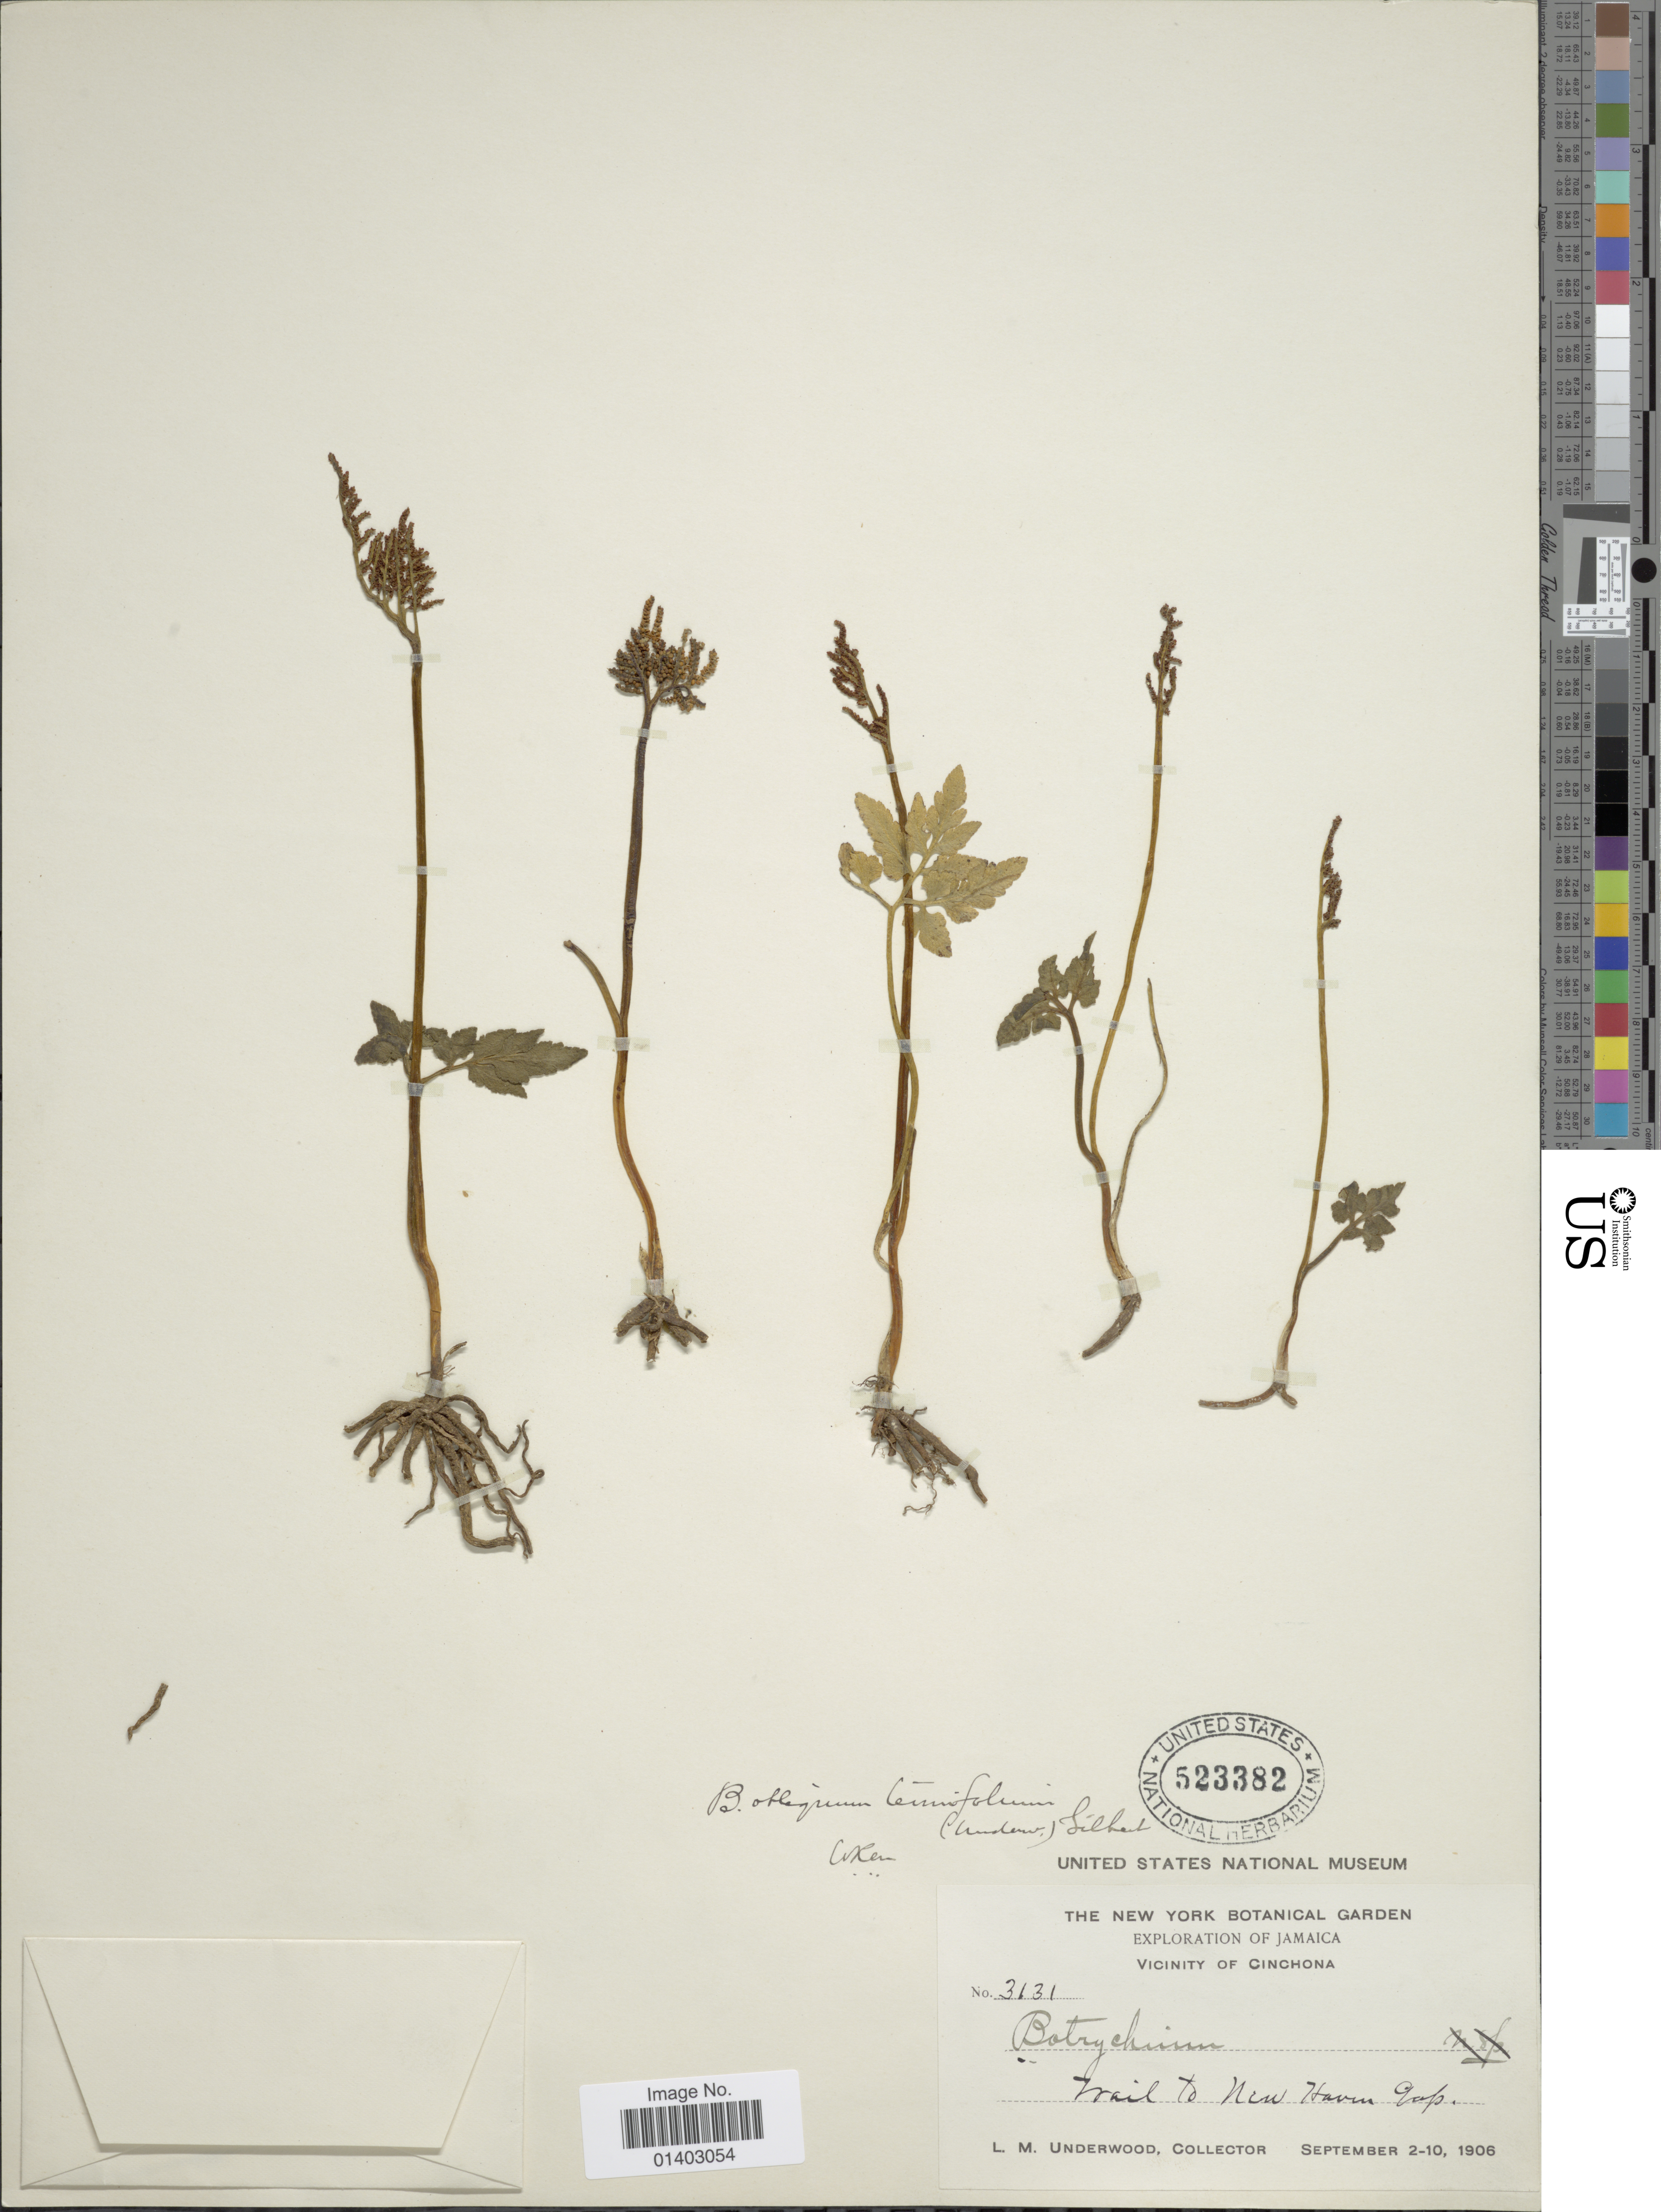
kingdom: Plantae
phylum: Tracheophyta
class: Polypodiopsida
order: Ophioglossales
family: Ophioglossaceae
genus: Botrychium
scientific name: Botrychium sp.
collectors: L. M. Underwood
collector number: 3131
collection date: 1906-09-02/1906-09-10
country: Jamaica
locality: Vicinity of Cinchona, Trail to New Haven Gap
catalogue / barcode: US 523382